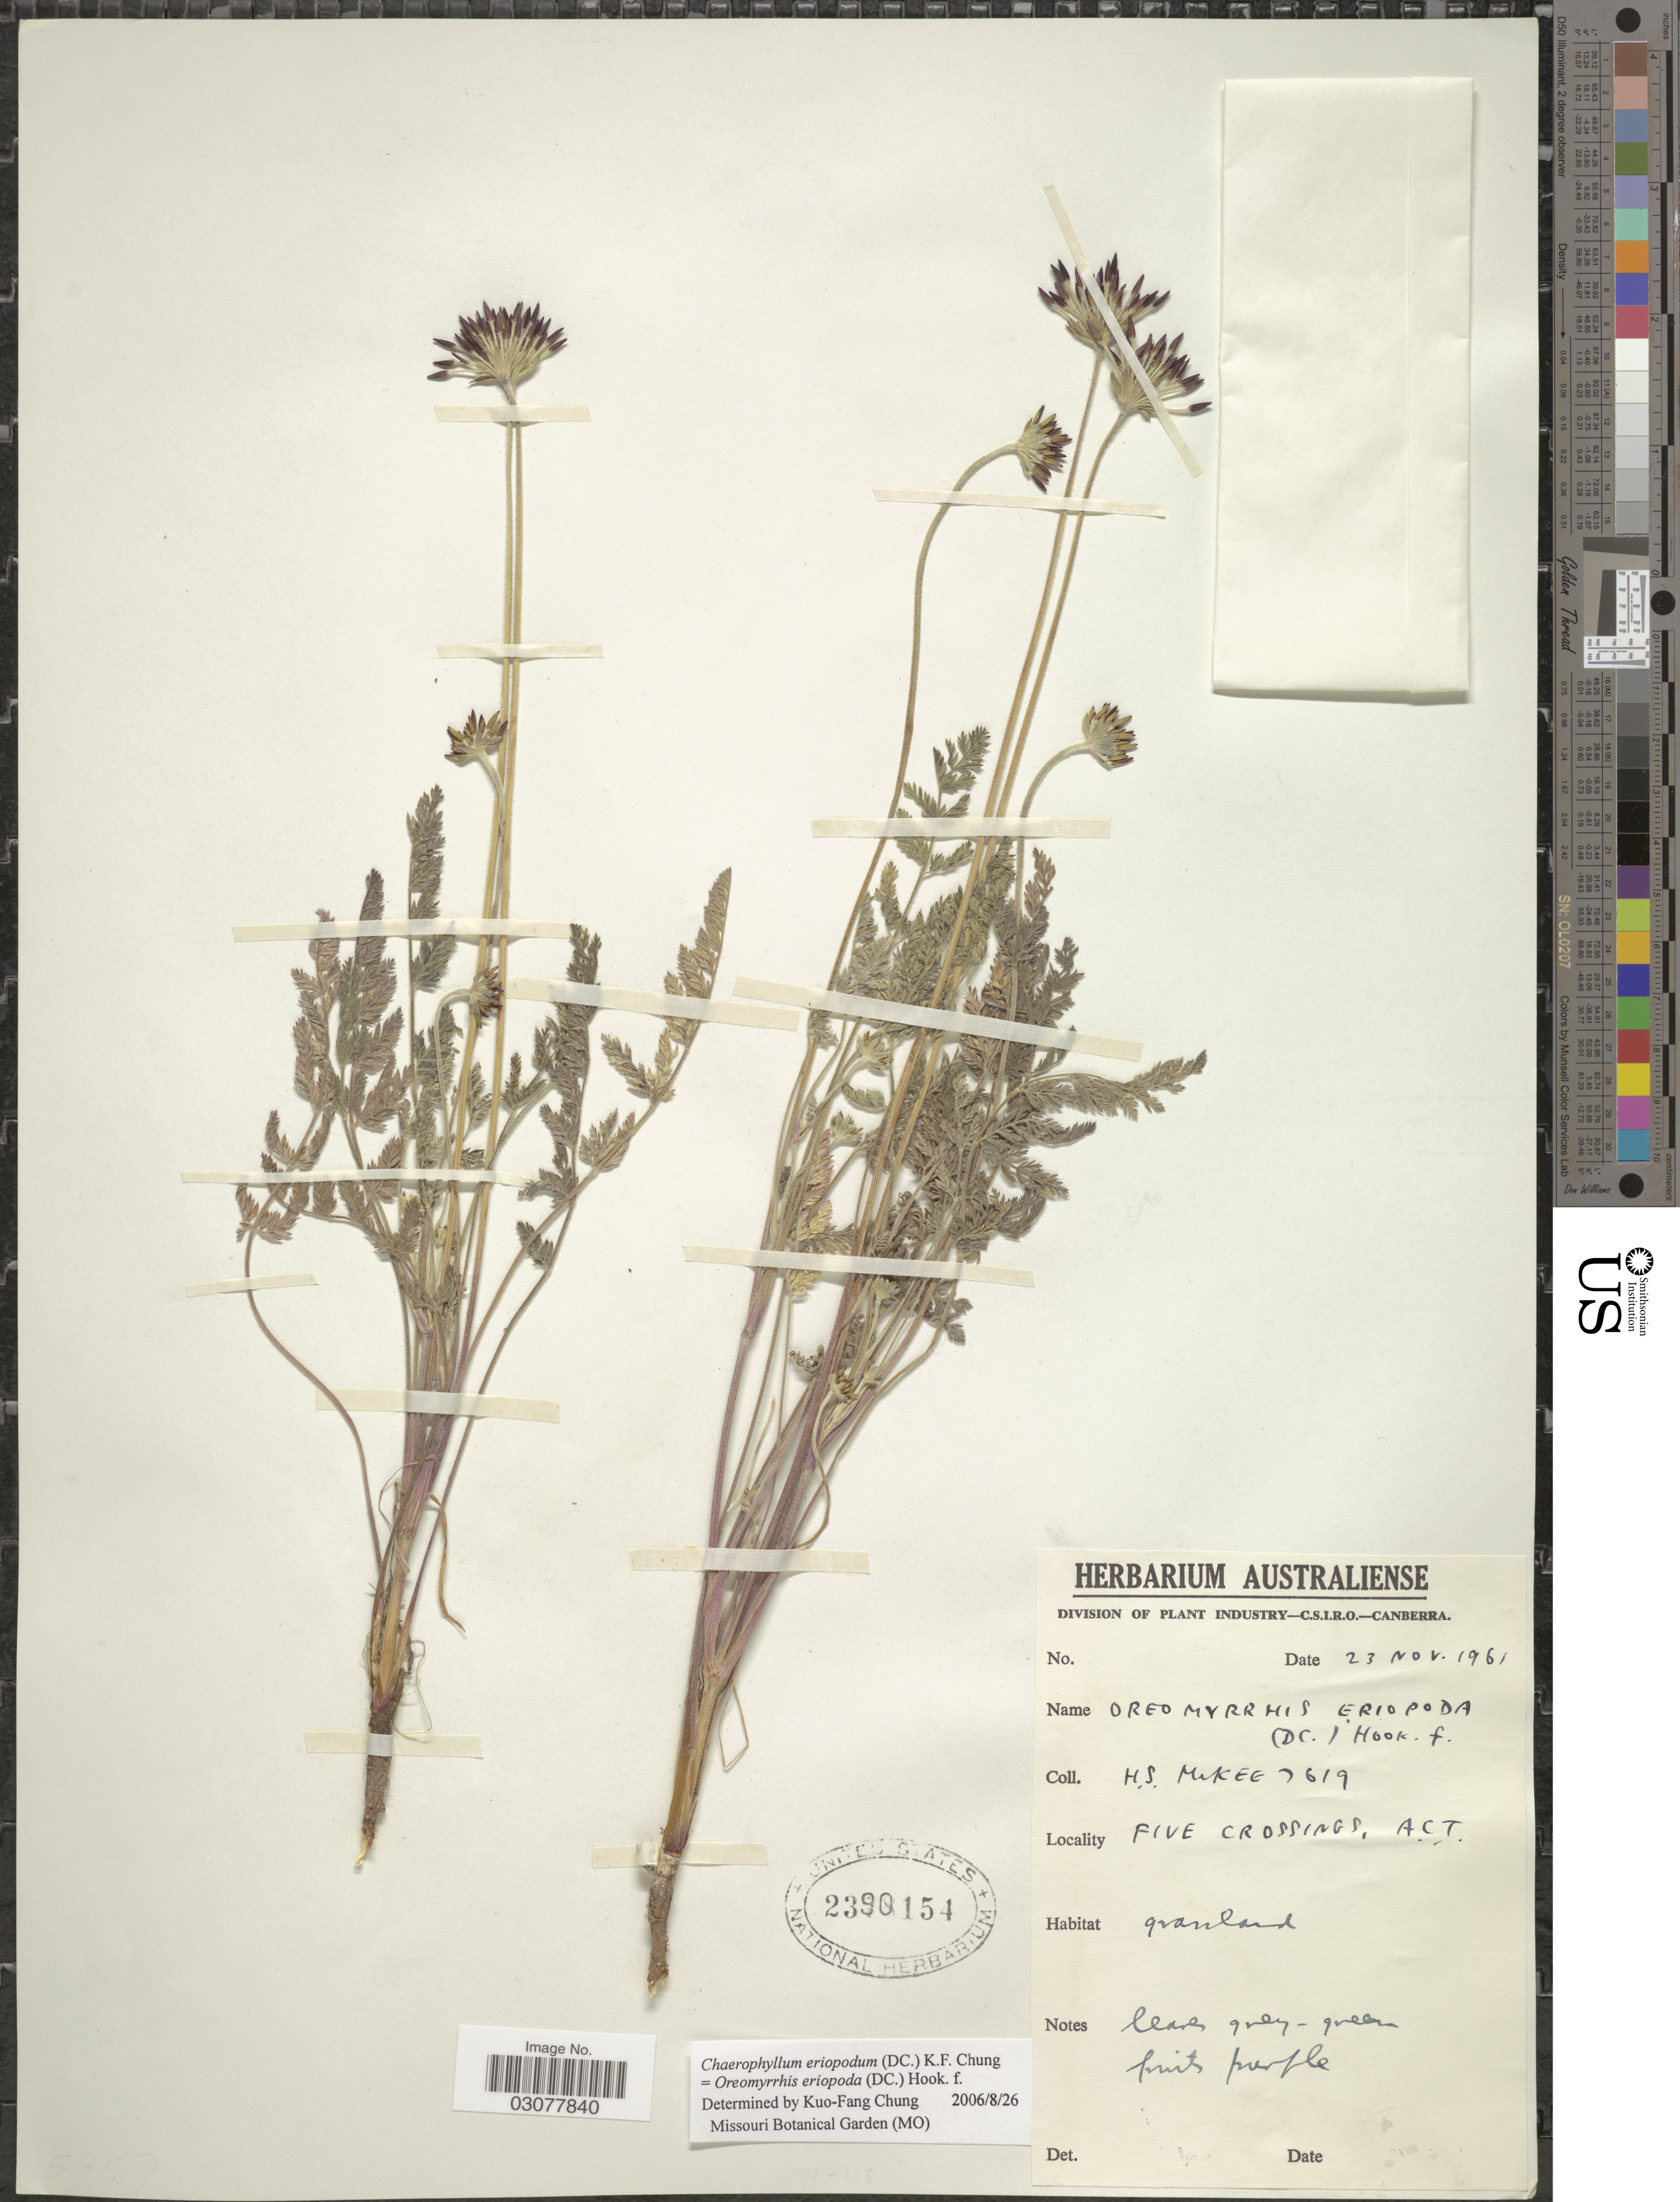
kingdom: Plantae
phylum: Tracheophyta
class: Magnoliopsida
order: Apiales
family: Apiaceae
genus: Chaerophyllum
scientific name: Chaerophyllum eriopodum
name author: (DC.) K.F. Chung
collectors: H. S. McKee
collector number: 7619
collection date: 1961-11-23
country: Australia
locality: Five Crossings, A.C.T.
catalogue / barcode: US 2390154